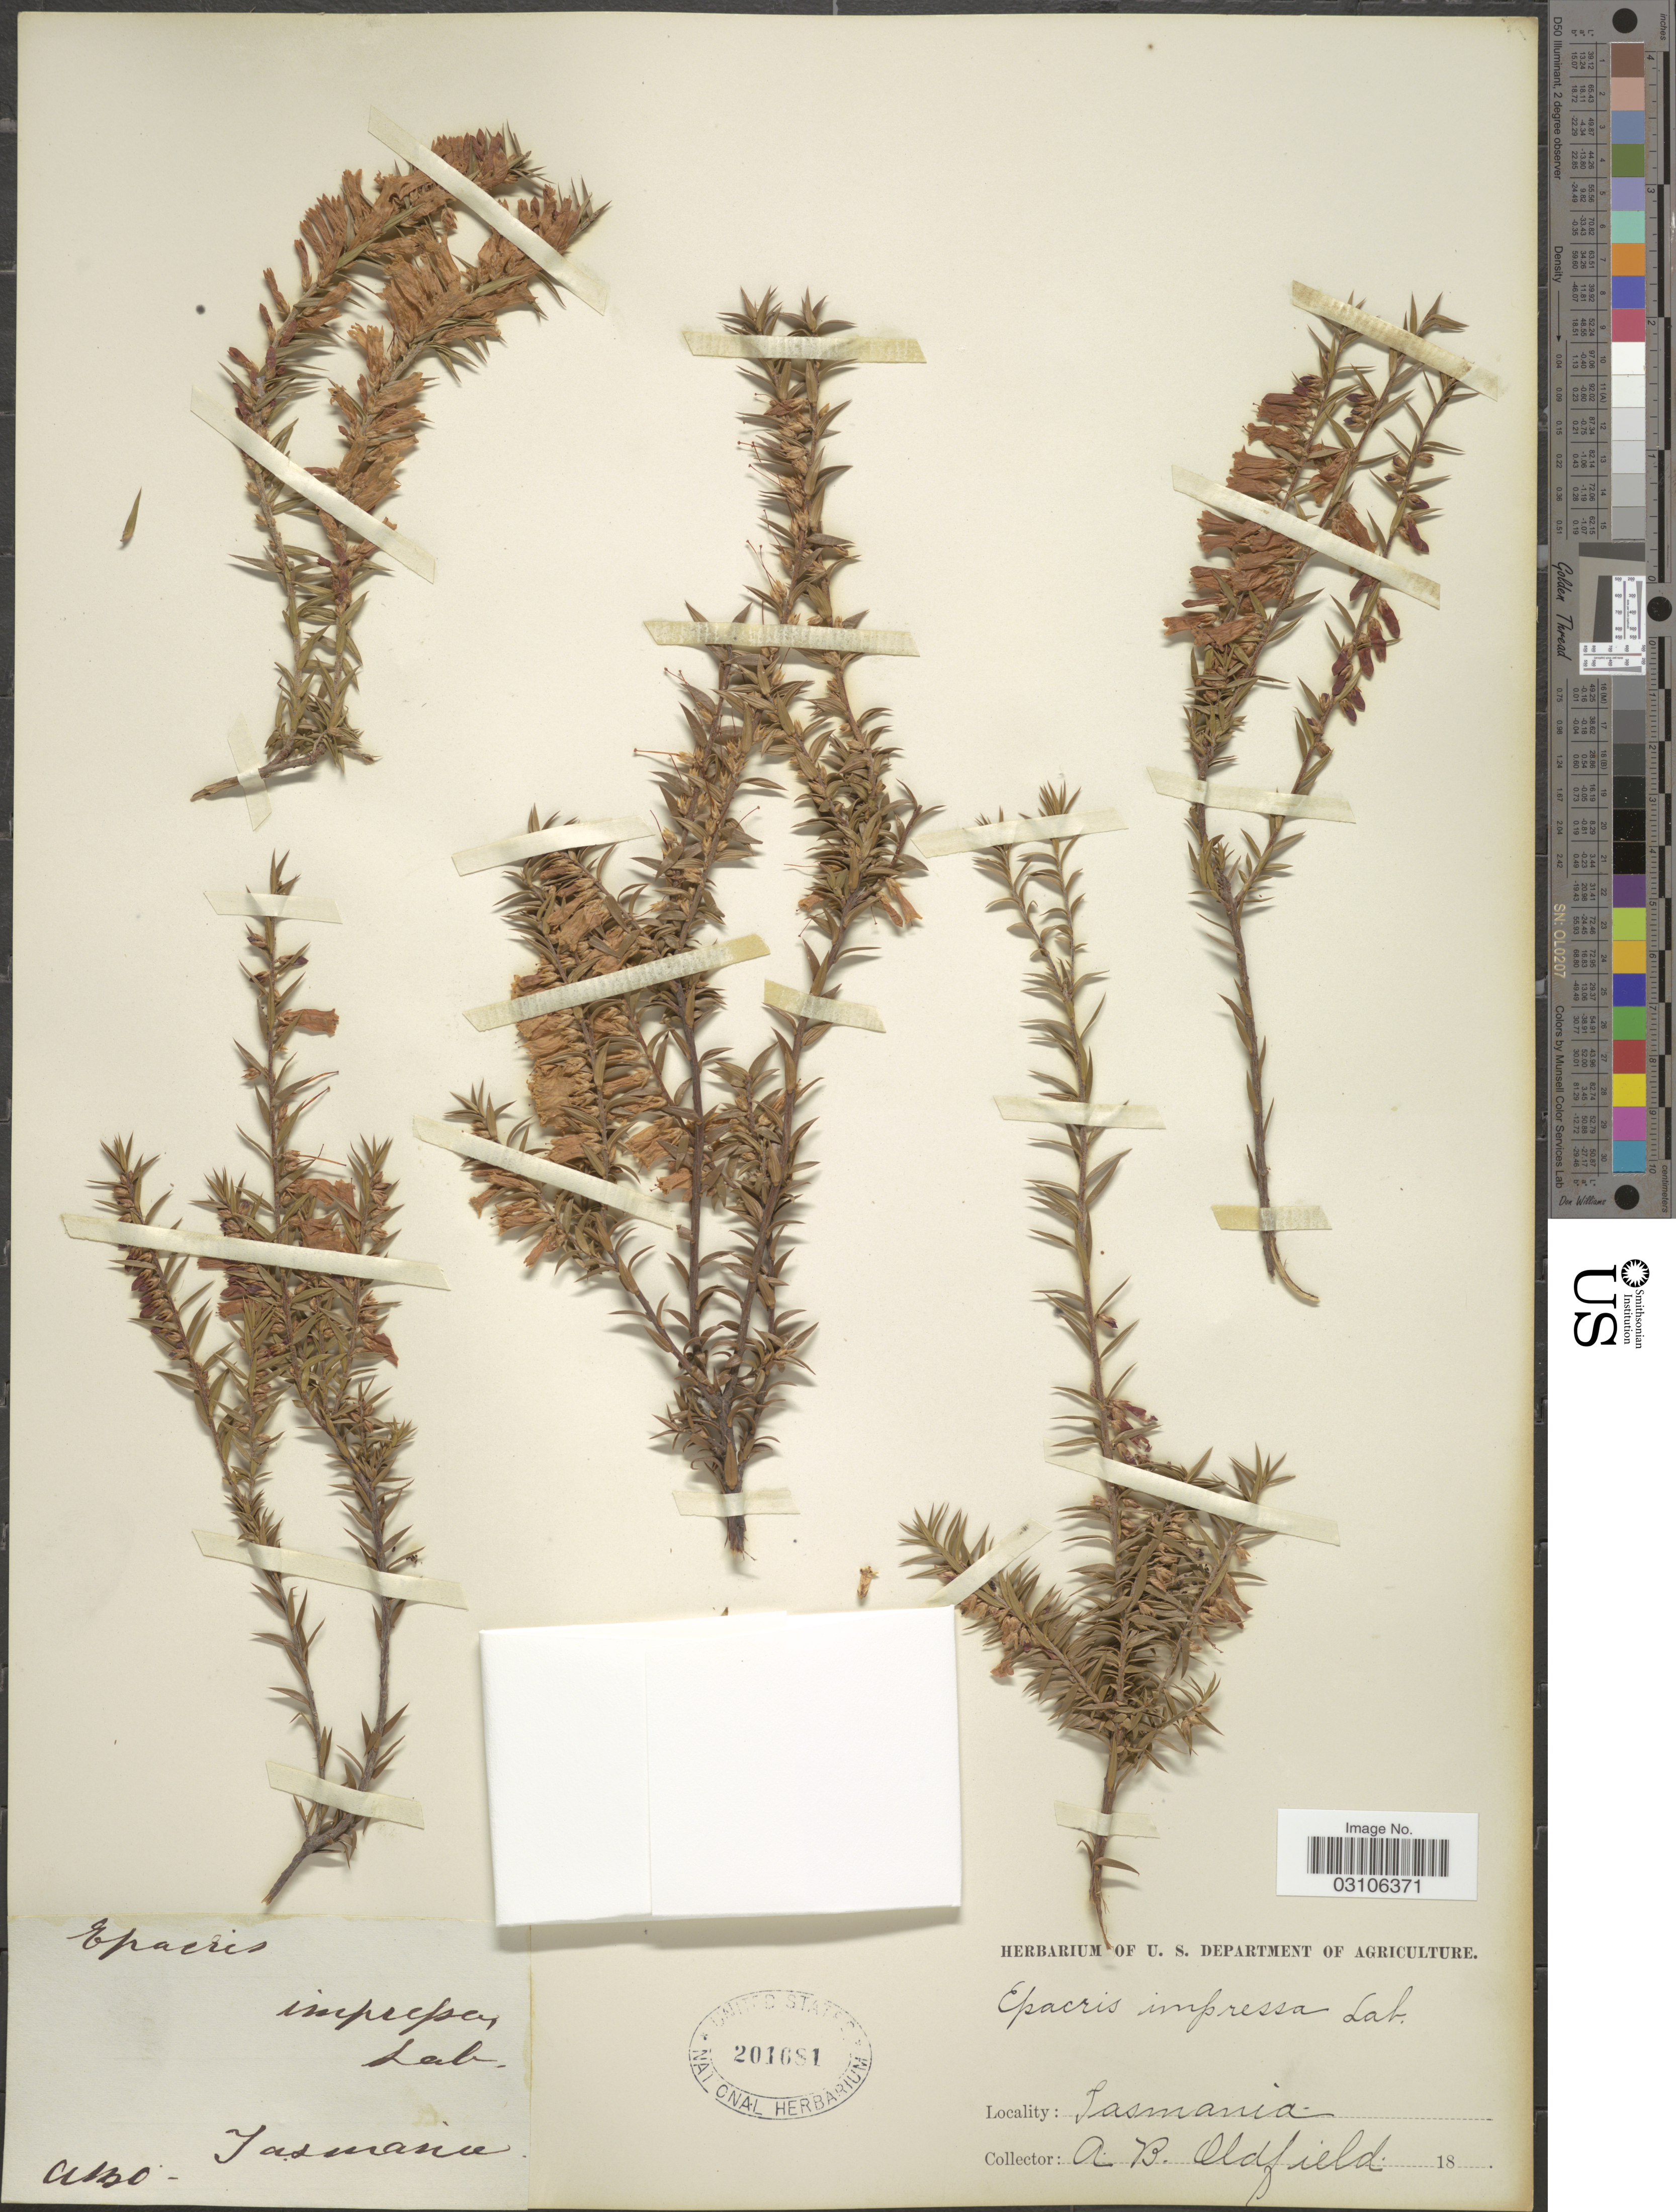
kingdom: Plantae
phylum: Tracheophyta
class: Magnoliopsida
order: Ericales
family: Ericaceae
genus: Epacris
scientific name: Epacris impressa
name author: Labill.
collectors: A. Oldfield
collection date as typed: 18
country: Australia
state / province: Tasmania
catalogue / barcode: US 201681